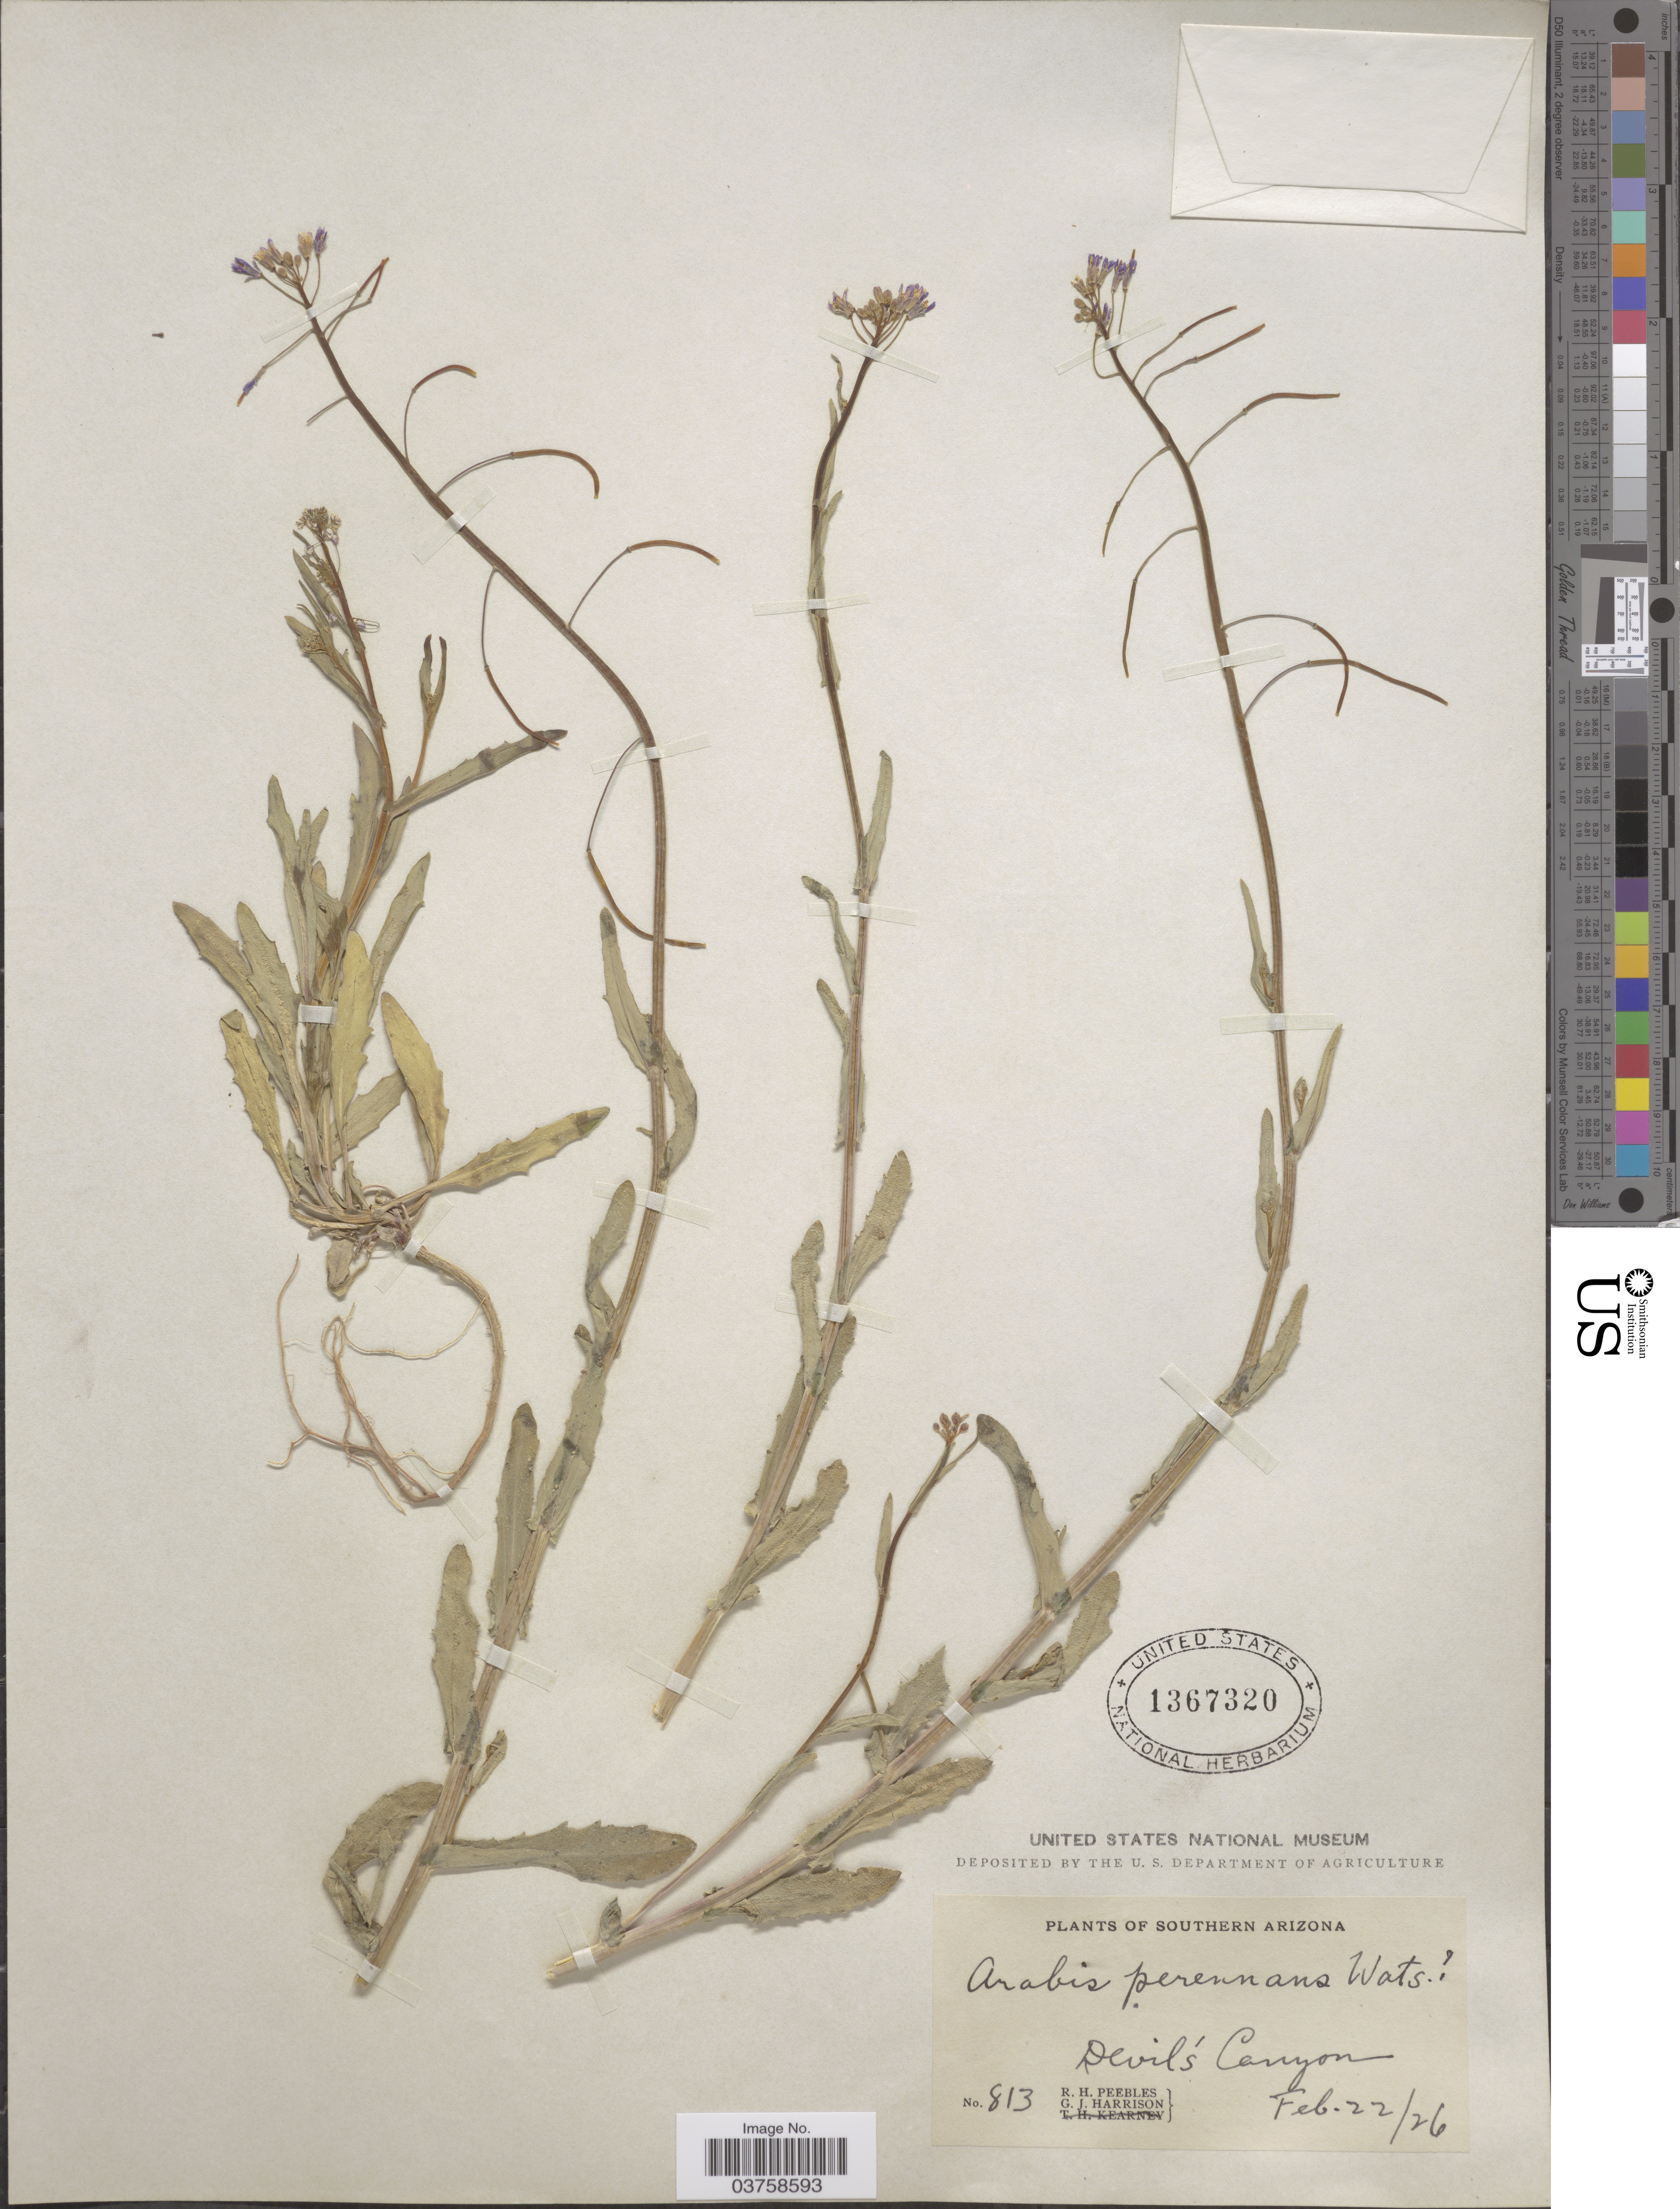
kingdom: Plantae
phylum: Tracheophyta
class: Magnoliopsida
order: Brassicales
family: Brassicaceae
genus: Arabis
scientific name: Arabis perennans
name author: S. Watson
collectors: R. H. Peebles & G. J. Harrison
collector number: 813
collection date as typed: Transcribed d/m/y: 22/2/26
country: United States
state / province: Arizona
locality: Southern Arizona. Devil's Canyon.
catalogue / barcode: US 1367320